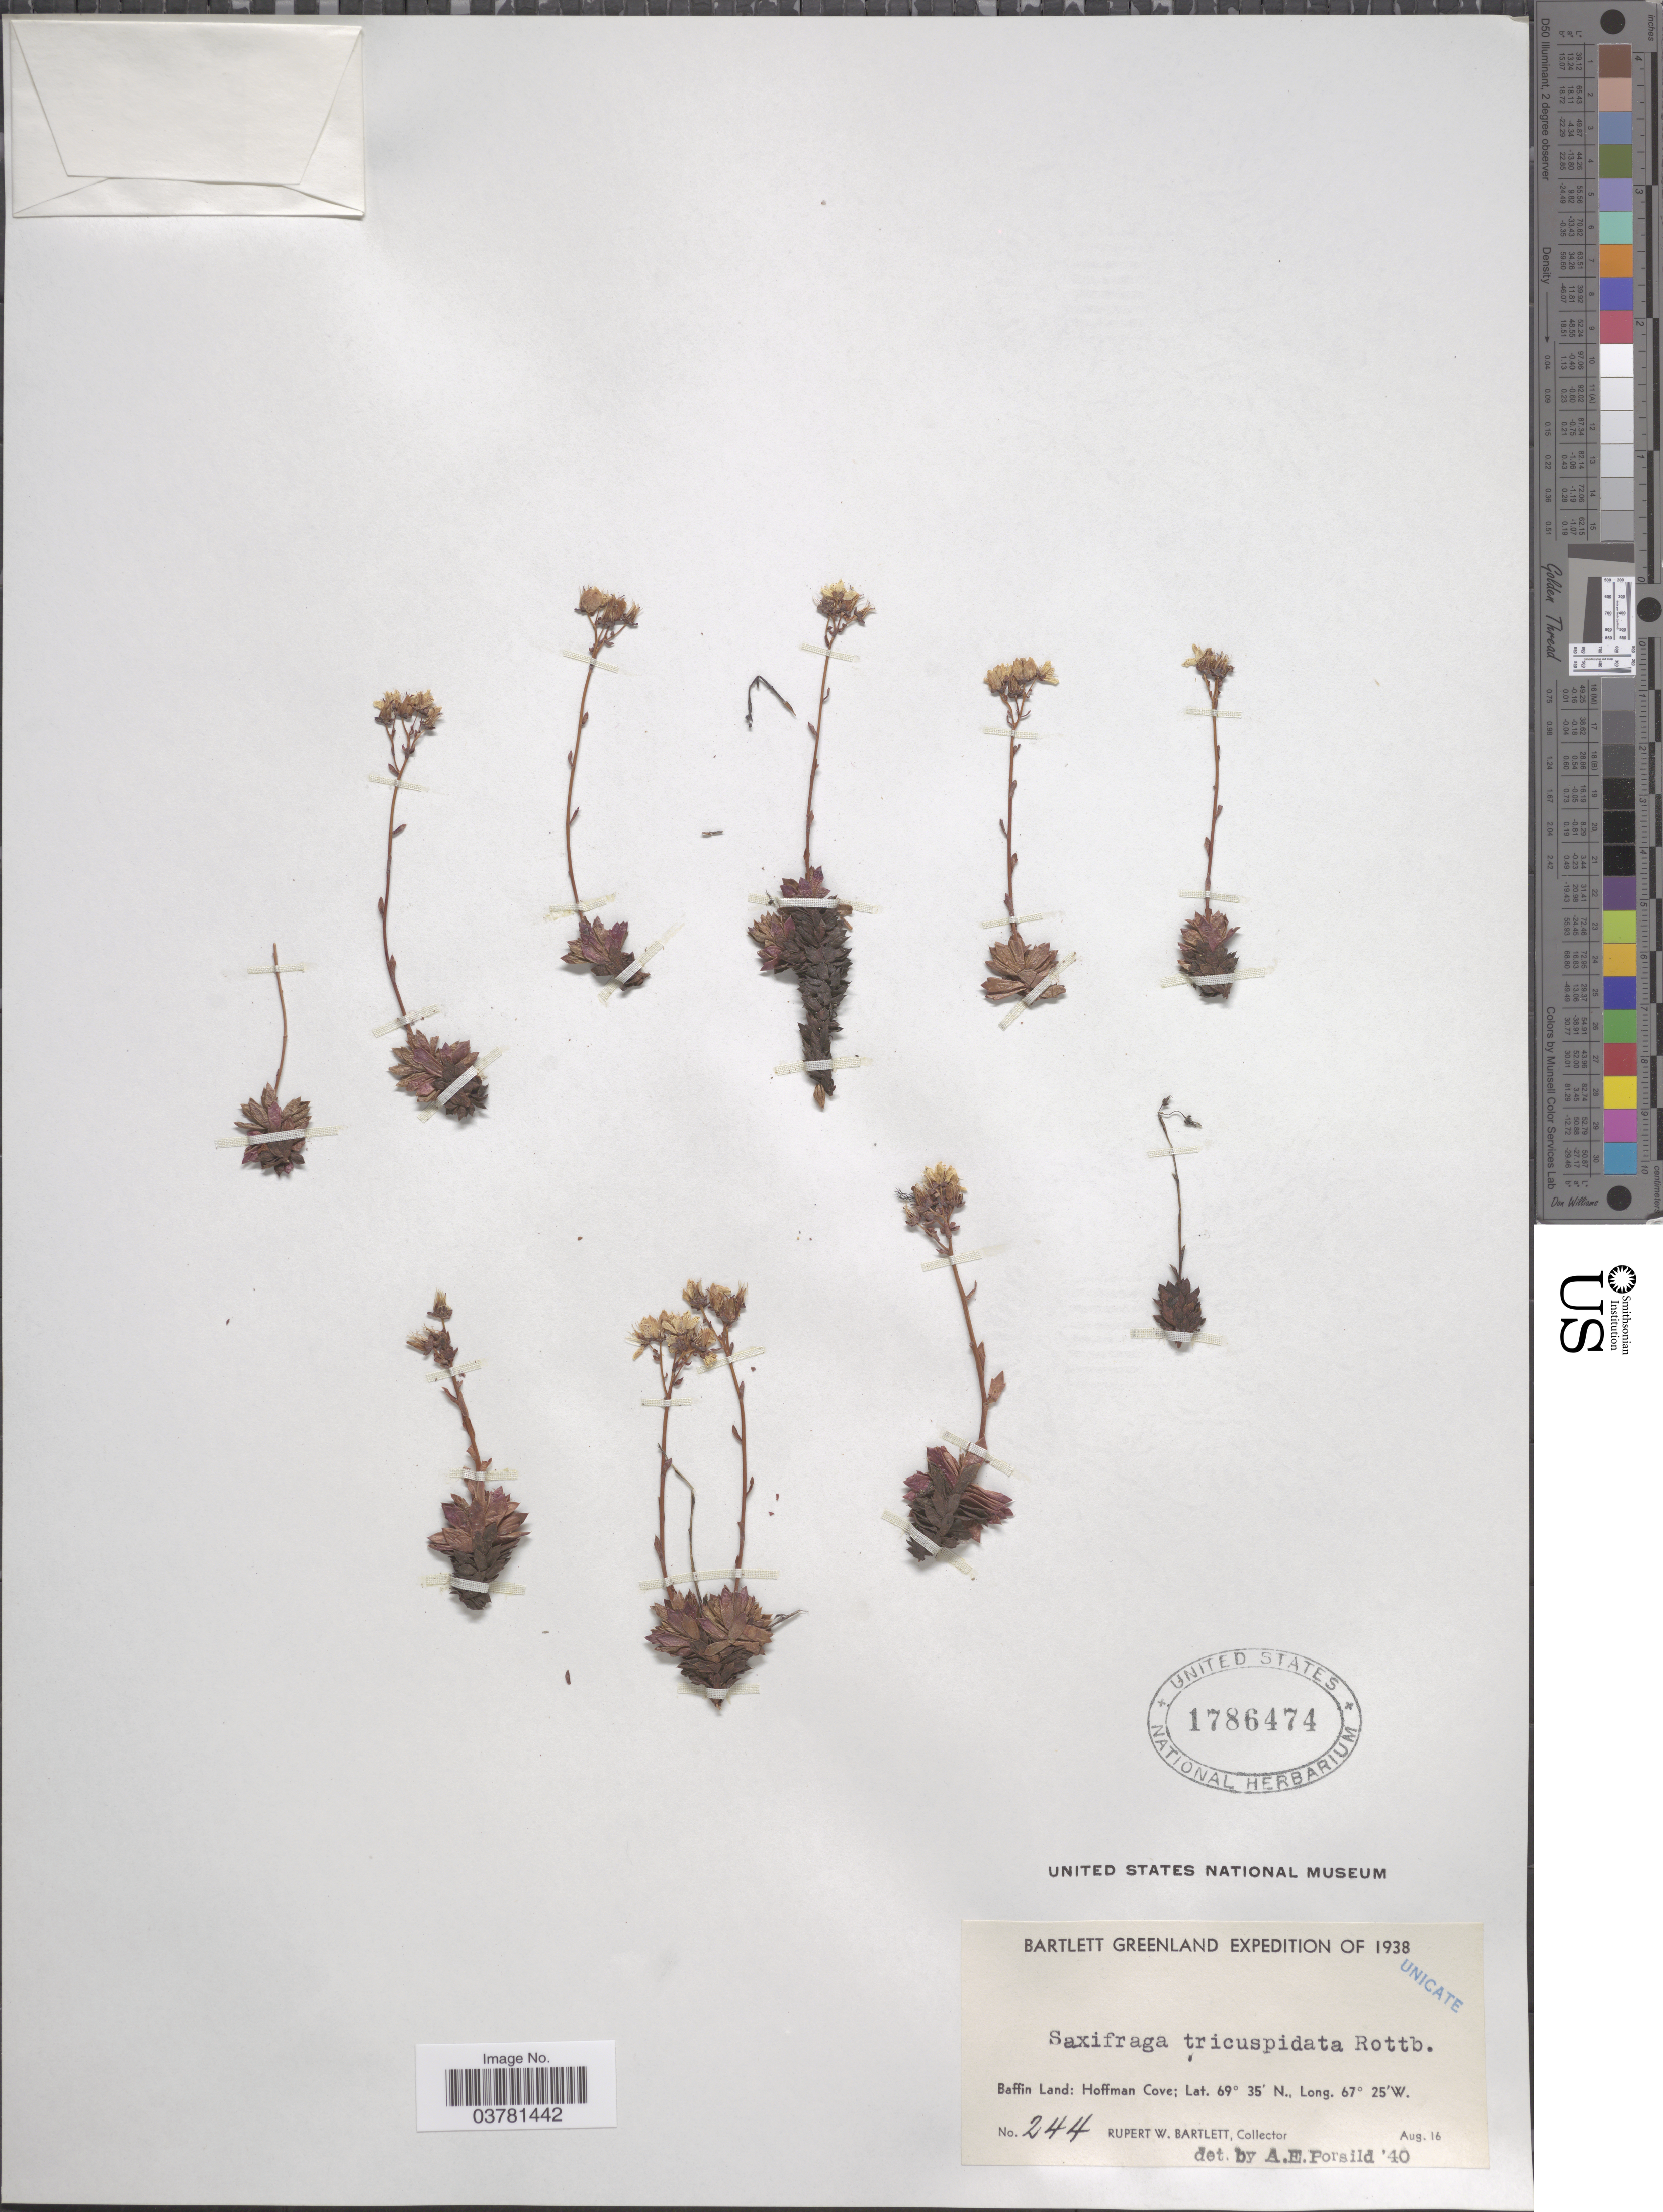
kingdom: Plantae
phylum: Tracheophyta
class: Magnoliopsida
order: Saxifragales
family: Saxifragaceae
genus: Saxifraga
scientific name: Saxifraga tricuspidata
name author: Rottb.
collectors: R. W. Bartlett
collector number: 244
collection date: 1938-08-16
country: Canada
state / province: Nunavut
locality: Bartlett Greenland Expedition of 1938. Baffin Land: Hoffman Cove.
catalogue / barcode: US 1786474